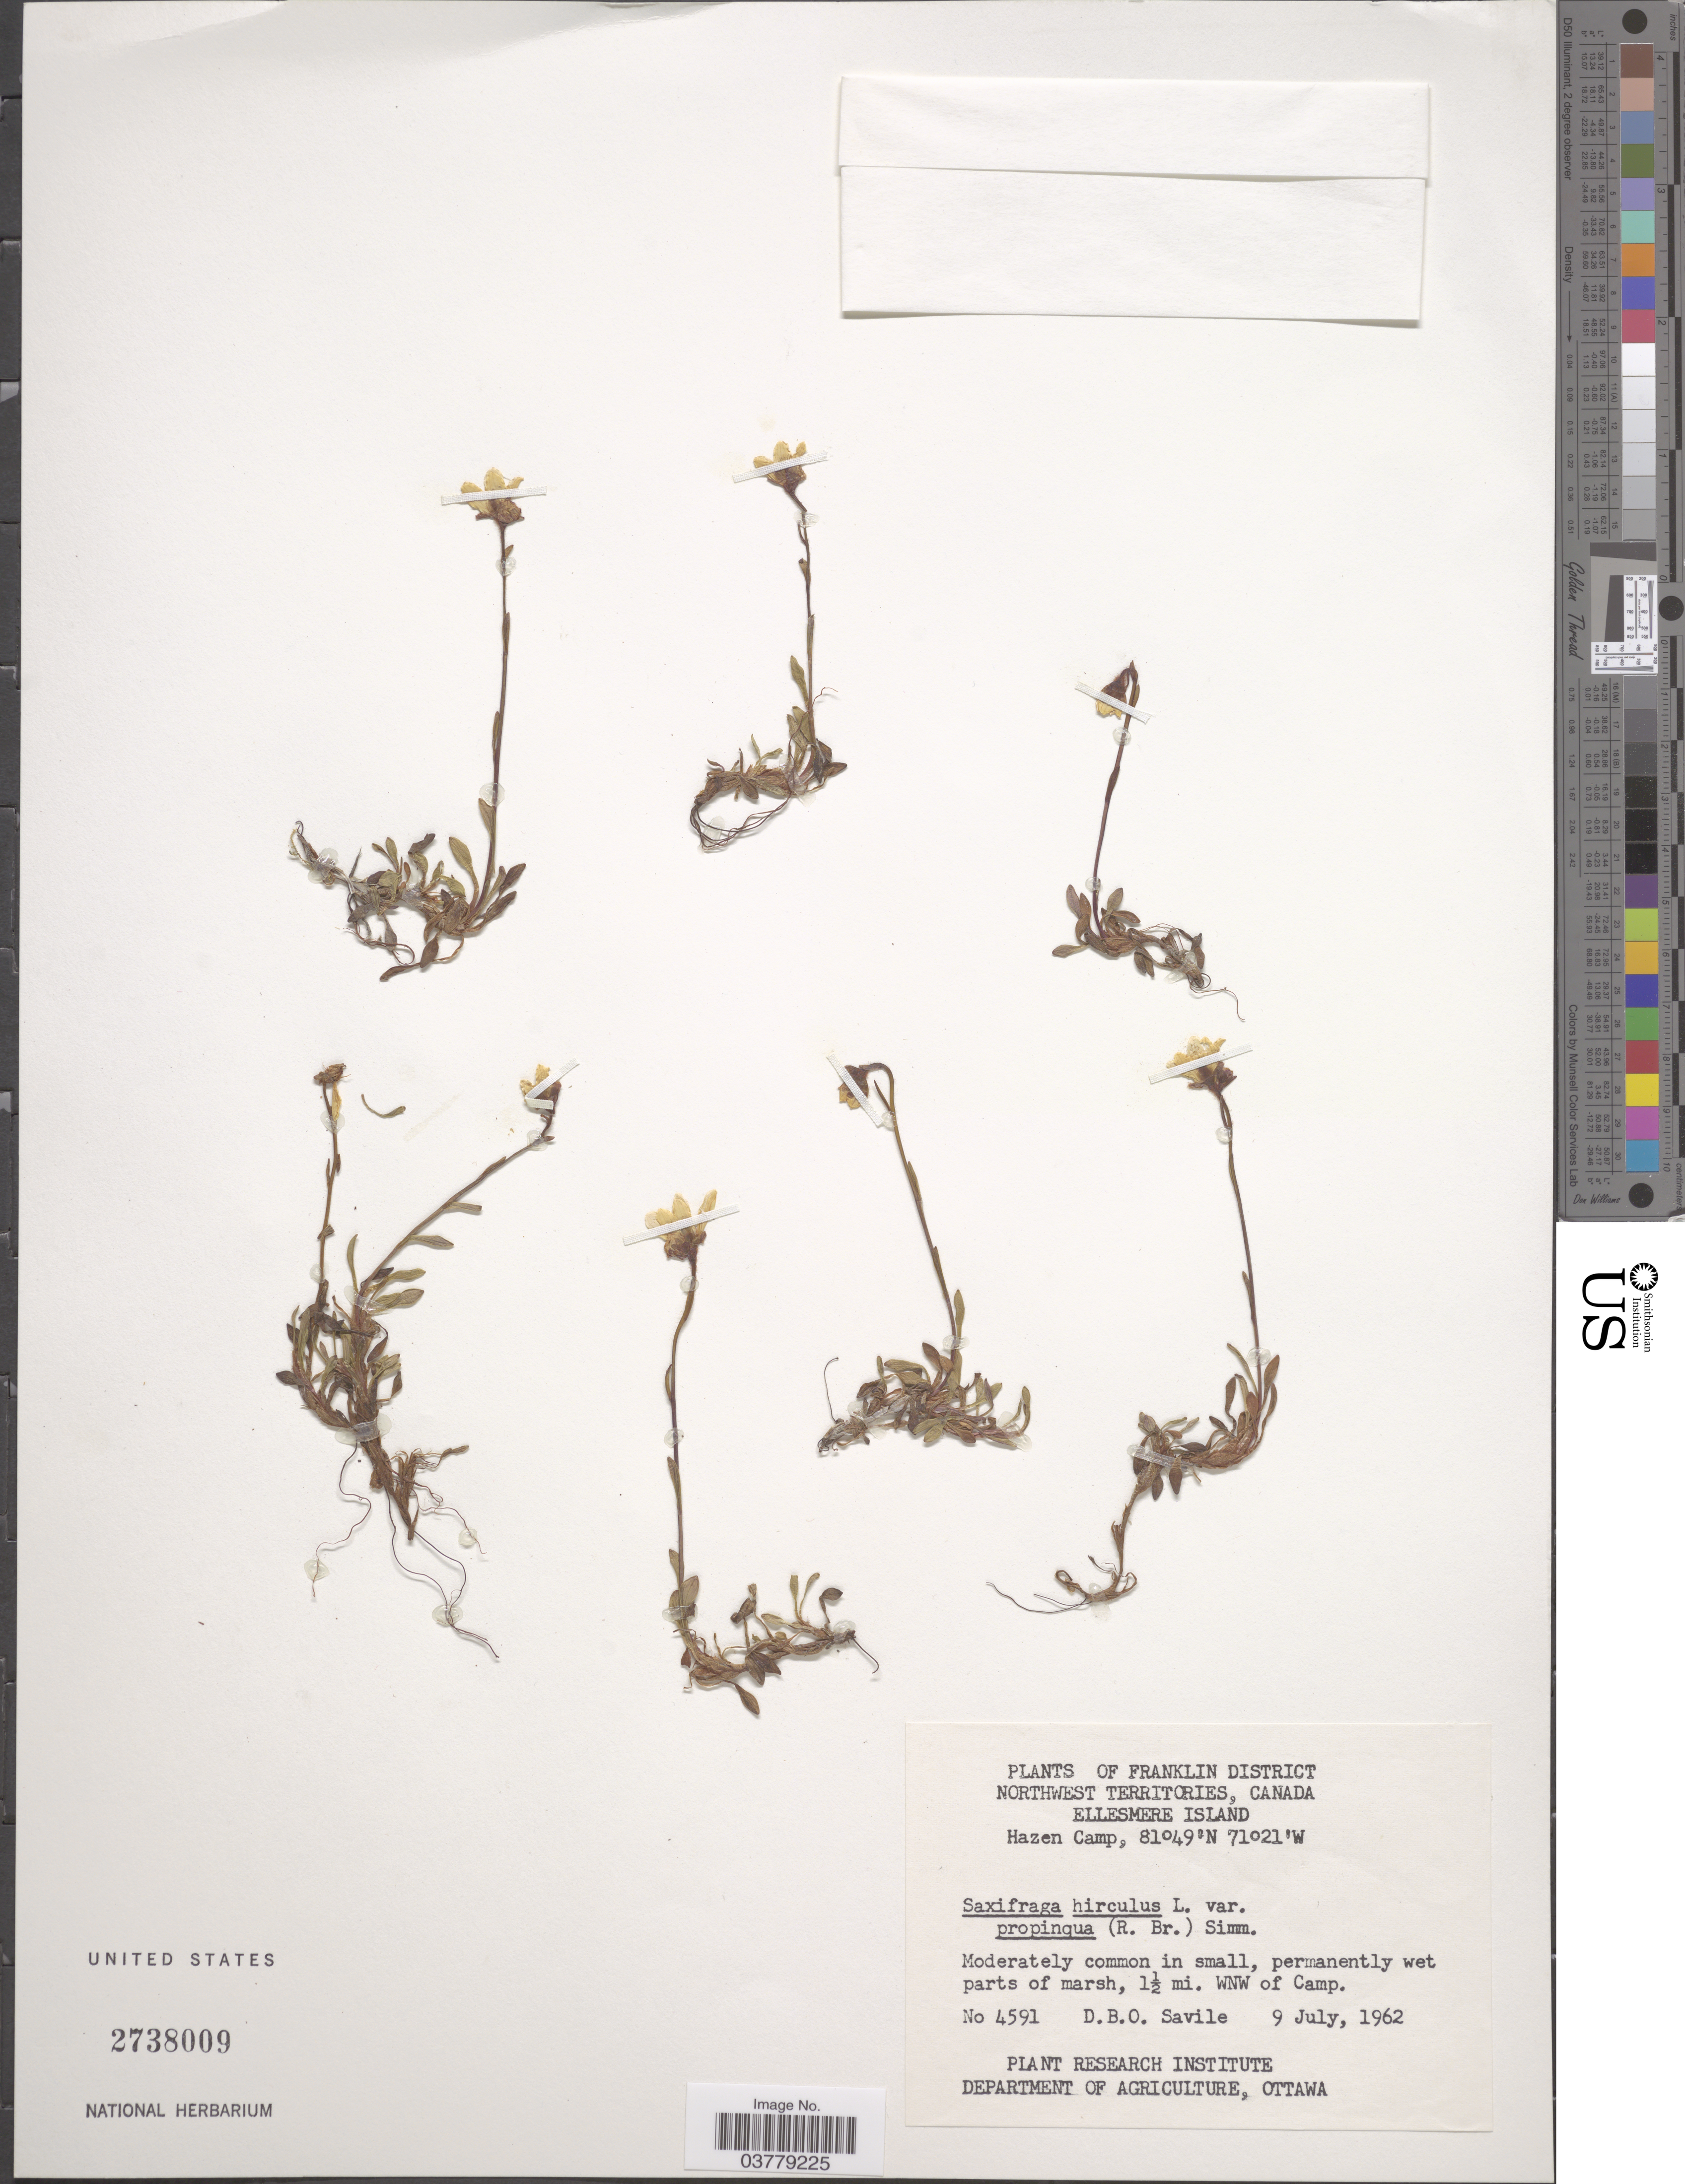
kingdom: Plantae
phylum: Tracheophyta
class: Magnoliopsida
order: Saxifragales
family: Saxifragaceae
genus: Saxifraga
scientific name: Saxifraga hirculus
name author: L.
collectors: D. Savile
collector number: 4591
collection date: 1962-07-09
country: Canada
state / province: Northwest Territories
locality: Franklin District. Ellesmere Island. Hazen Camp. In small, permanently wet parts of marsh, 1½ mi. WNW of Camp.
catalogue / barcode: US 2738009